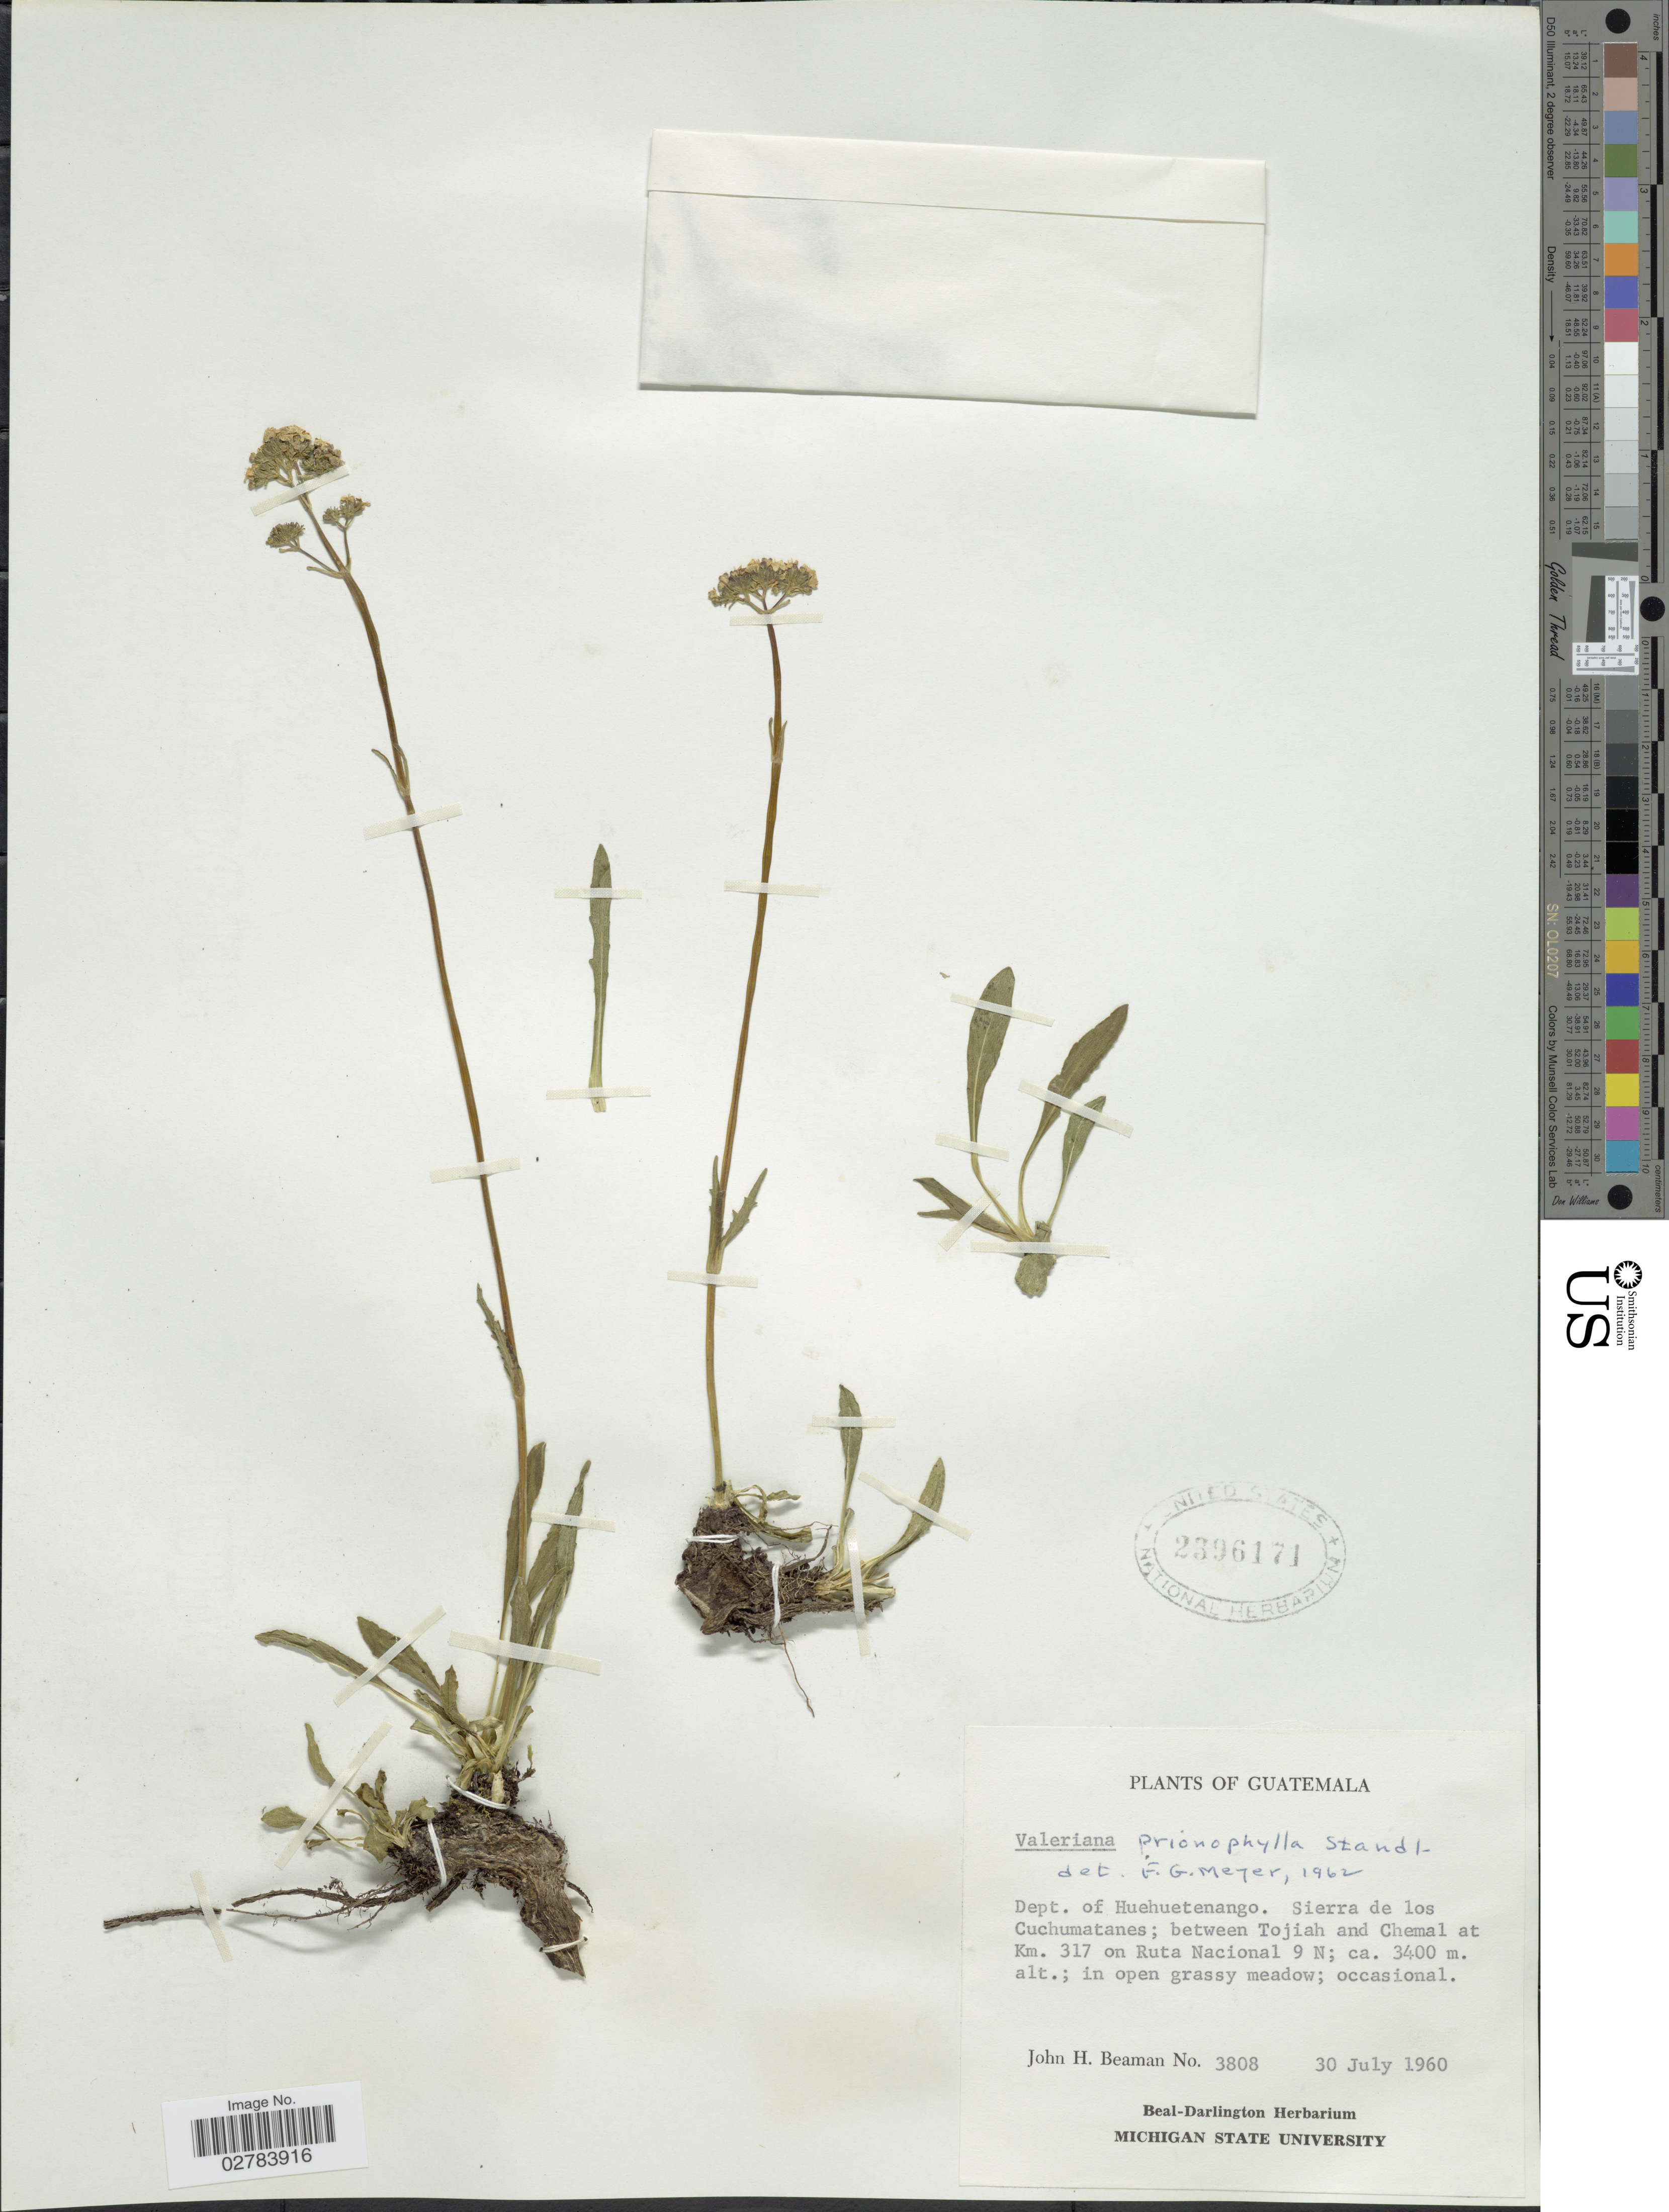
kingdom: Plantae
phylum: Tracheophyta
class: Magnoliopsida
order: Dipsacales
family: Caprifoliaceae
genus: Valeriana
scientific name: Valeriana prionophylla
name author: Standl.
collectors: J. H. Beaman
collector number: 3808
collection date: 1960-07-30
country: Guatemala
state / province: Huehuetenango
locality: Dept. of Huehuetenango, Sierra de los Cuchumatanes, between Tojiah and Chemal at Km. 317 on Ruta Nacional 9N.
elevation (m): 3400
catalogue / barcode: US 2396171